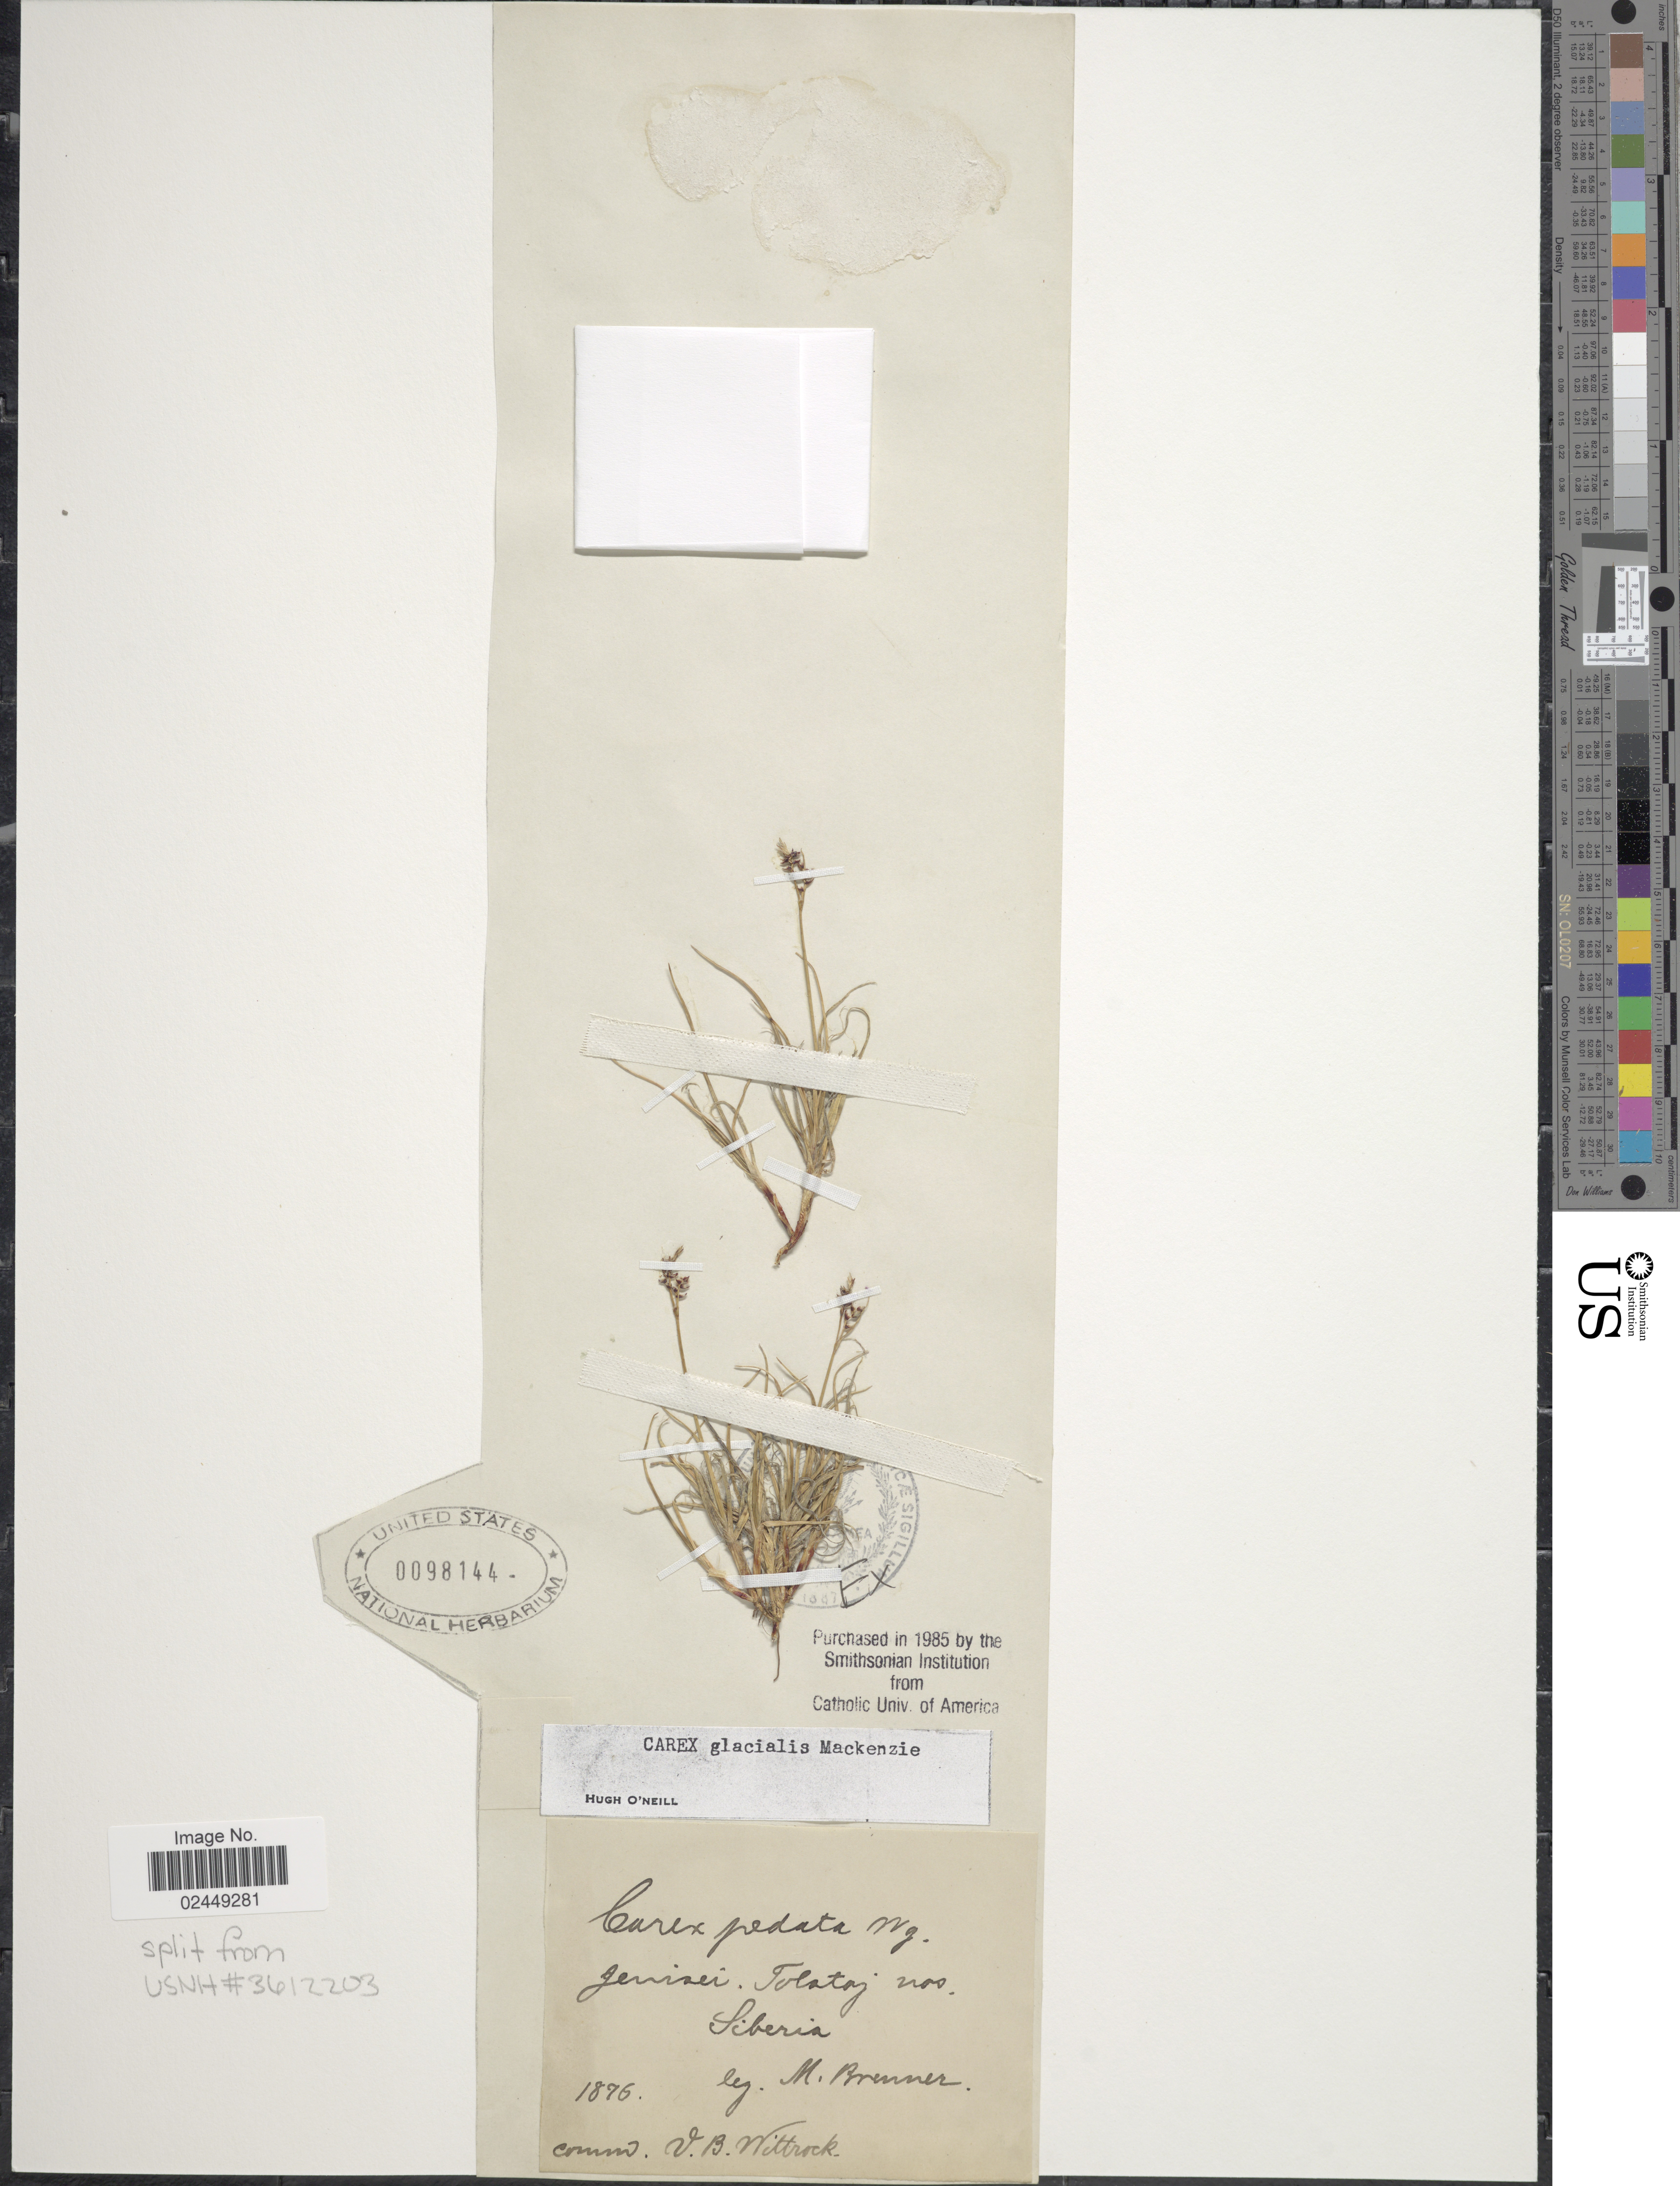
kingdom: Plantae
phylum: Tracheophyta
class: Liliopsida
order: Poales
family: Cyperaceae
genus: Carex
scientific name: Carex glacialis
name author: Mack.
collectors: M. Brenner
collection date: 1875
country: Russian Federation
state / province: Krasnoyarsk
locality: Jenisei, Tolstyy Nos.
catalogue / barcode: US 98144